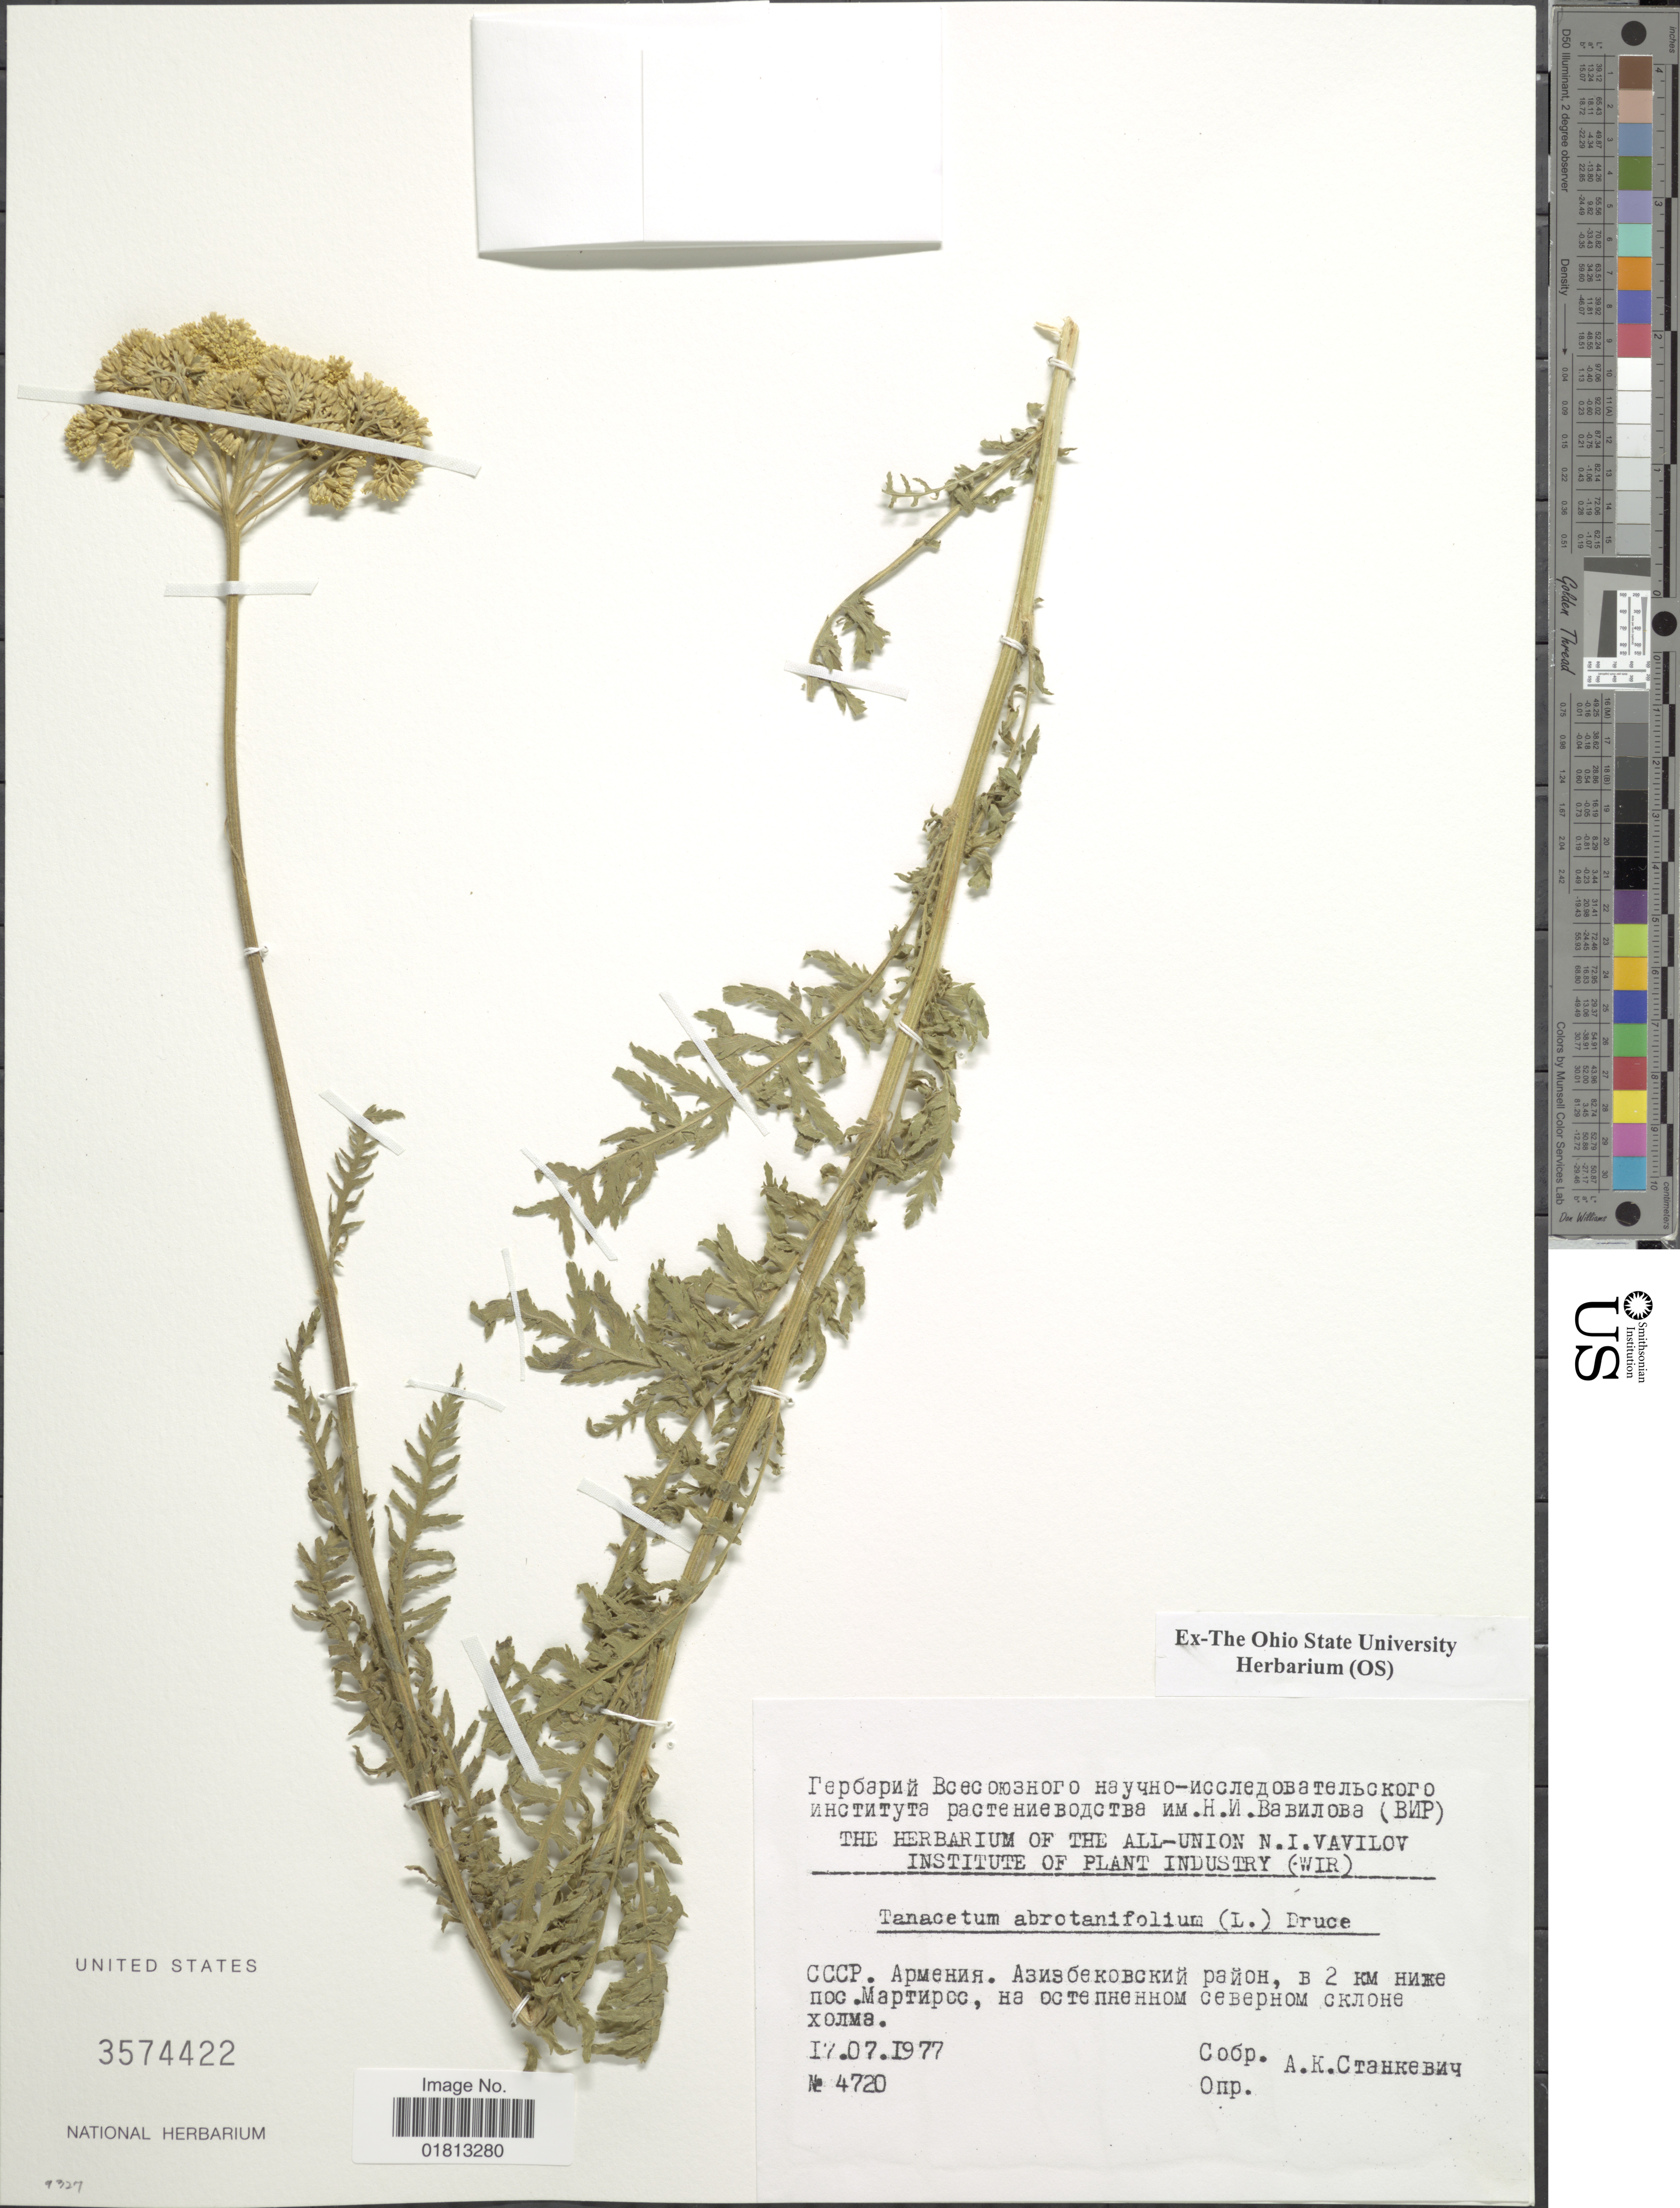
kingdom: Plantae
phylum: Tracheophyta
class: Magnoliopsida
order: Asterales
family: Asteraceae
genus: Tanacetum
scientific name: Tanacetum abrotanifolium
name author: (L.) Druce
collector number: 4720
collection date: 1977-07-17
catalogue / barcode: US 3574422